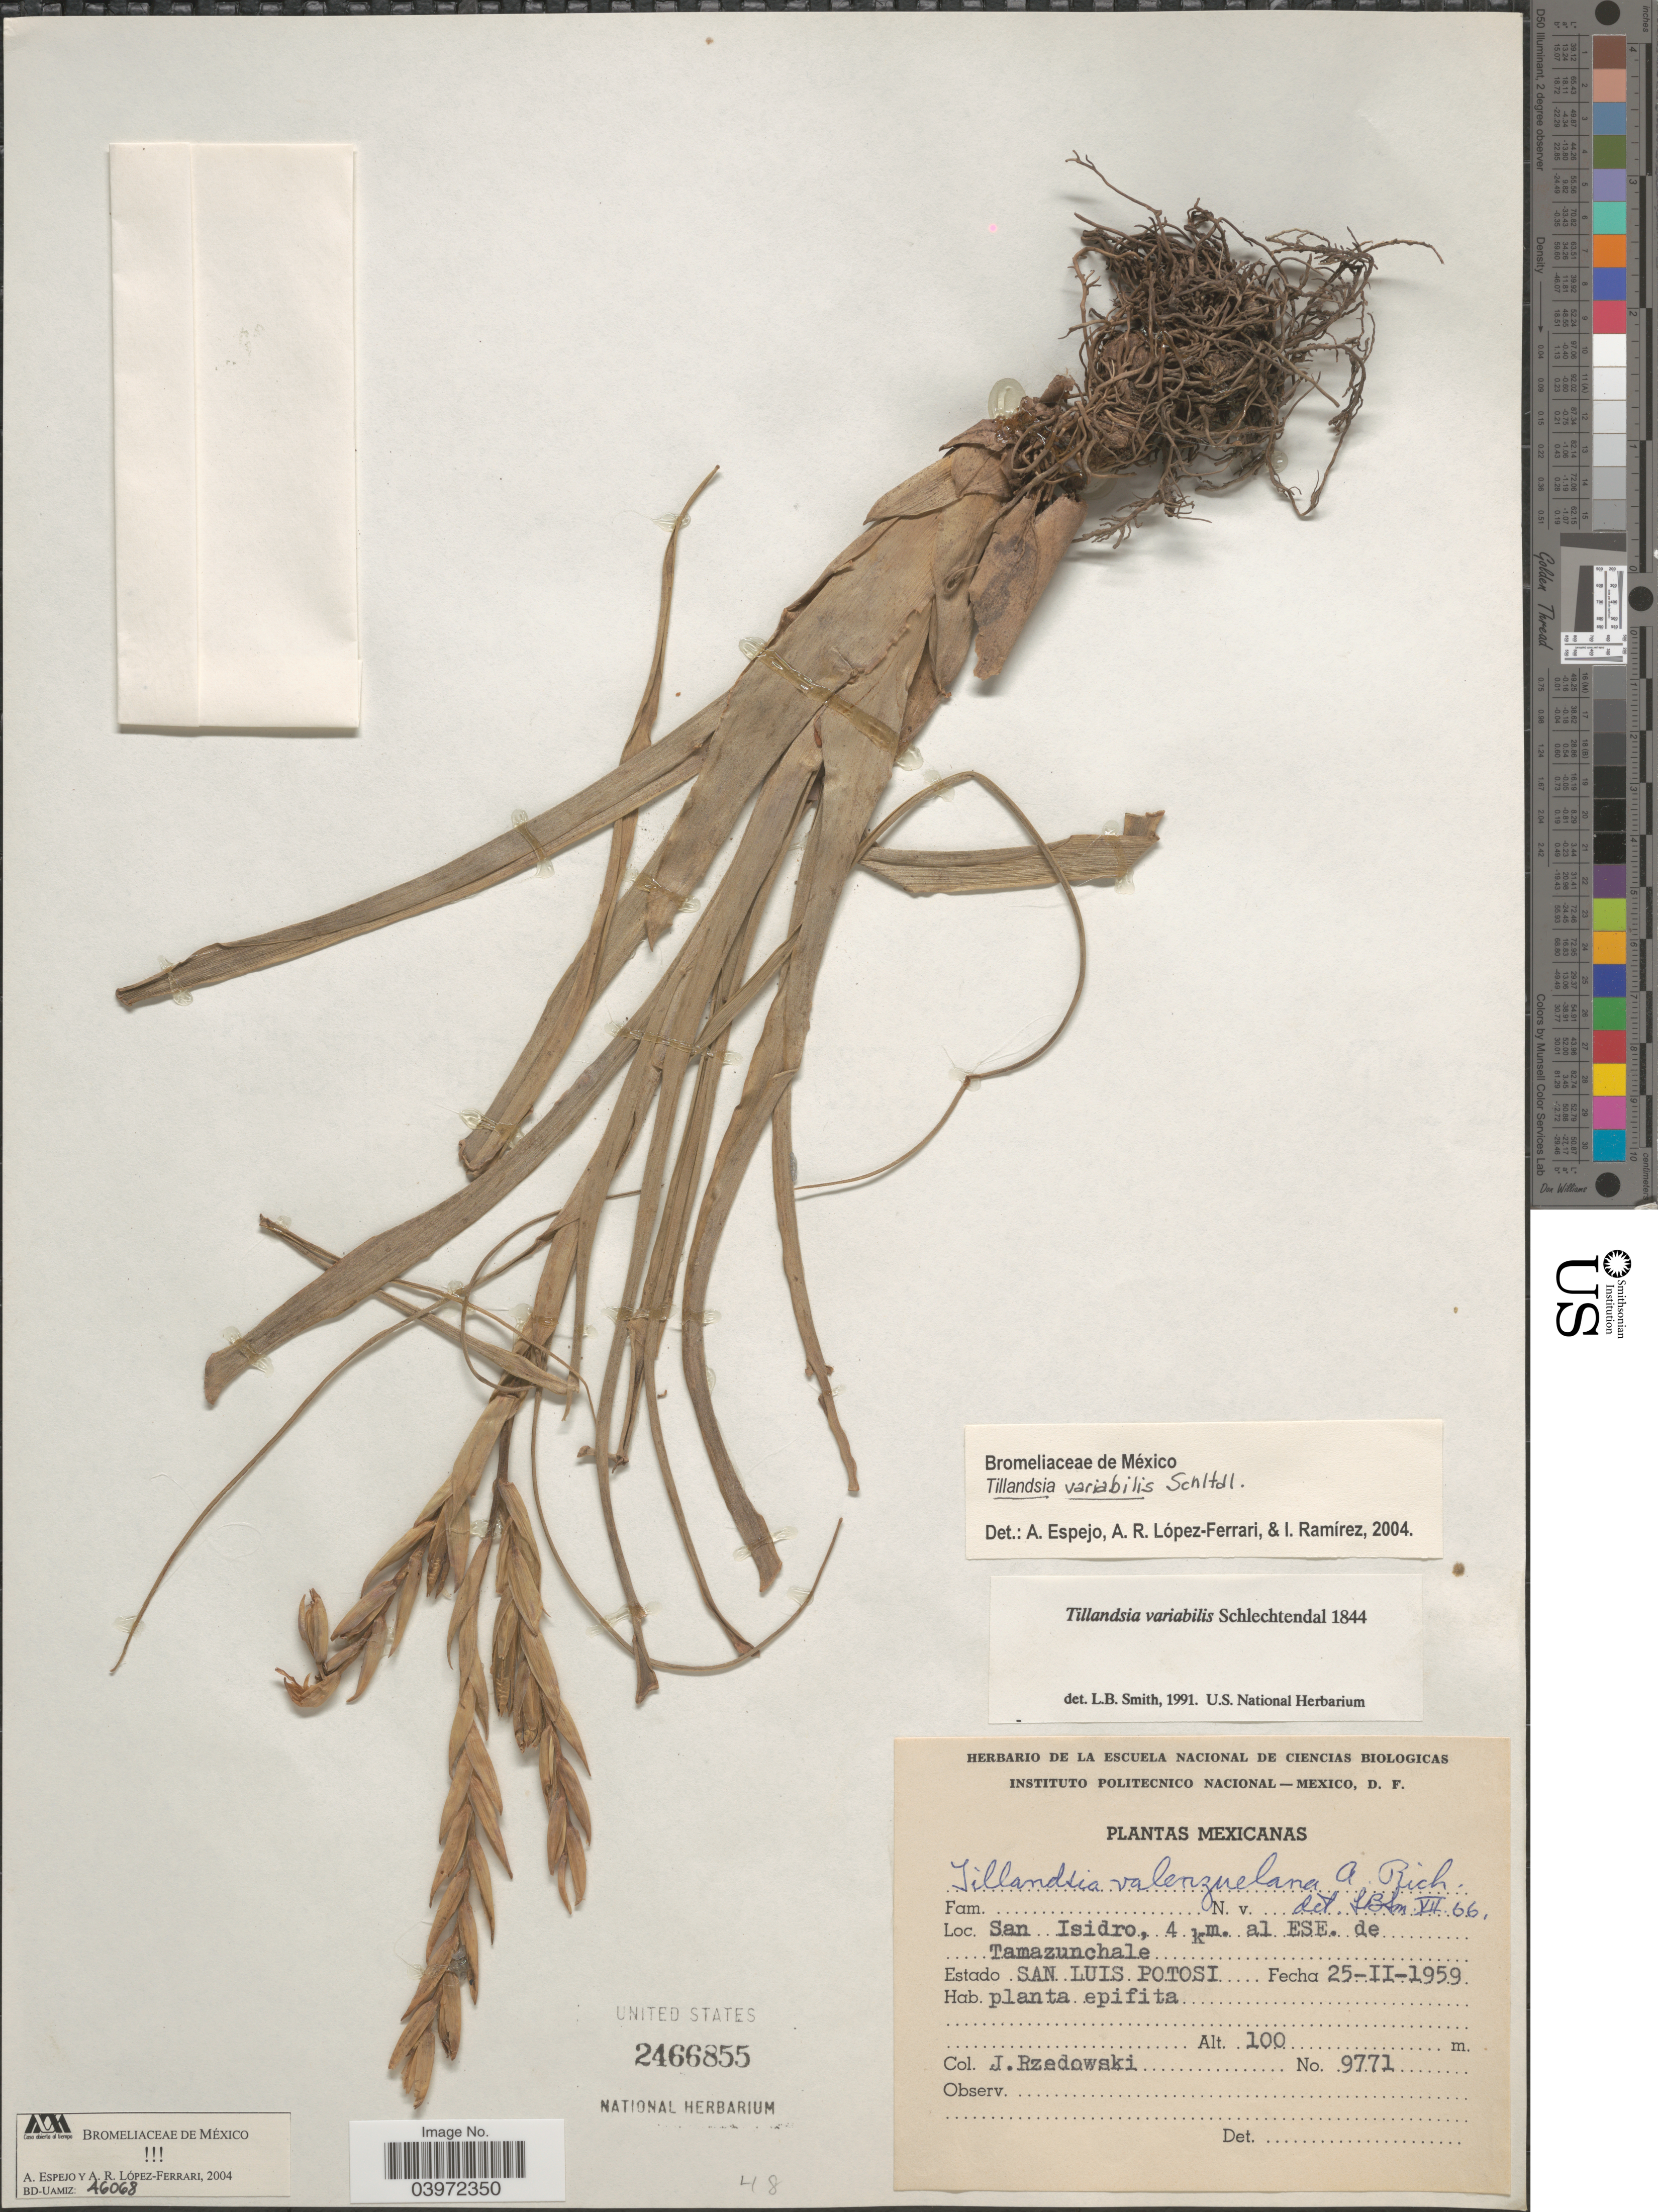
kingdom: Plantae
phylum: Tracheophyta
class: Liliopsida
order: Poales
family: Bromeliaceae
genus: Tillandsia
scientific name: Tillandsia variabilis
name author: Schltdl.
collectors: J. Rzedowski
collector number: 9771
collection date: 1959-02-25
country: Mexico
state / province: San Luis Potosí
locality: Mexicanas. San Isidro, 4 km. al ESE. de Tamazunchale.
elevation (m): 100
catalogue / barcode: US 2466855